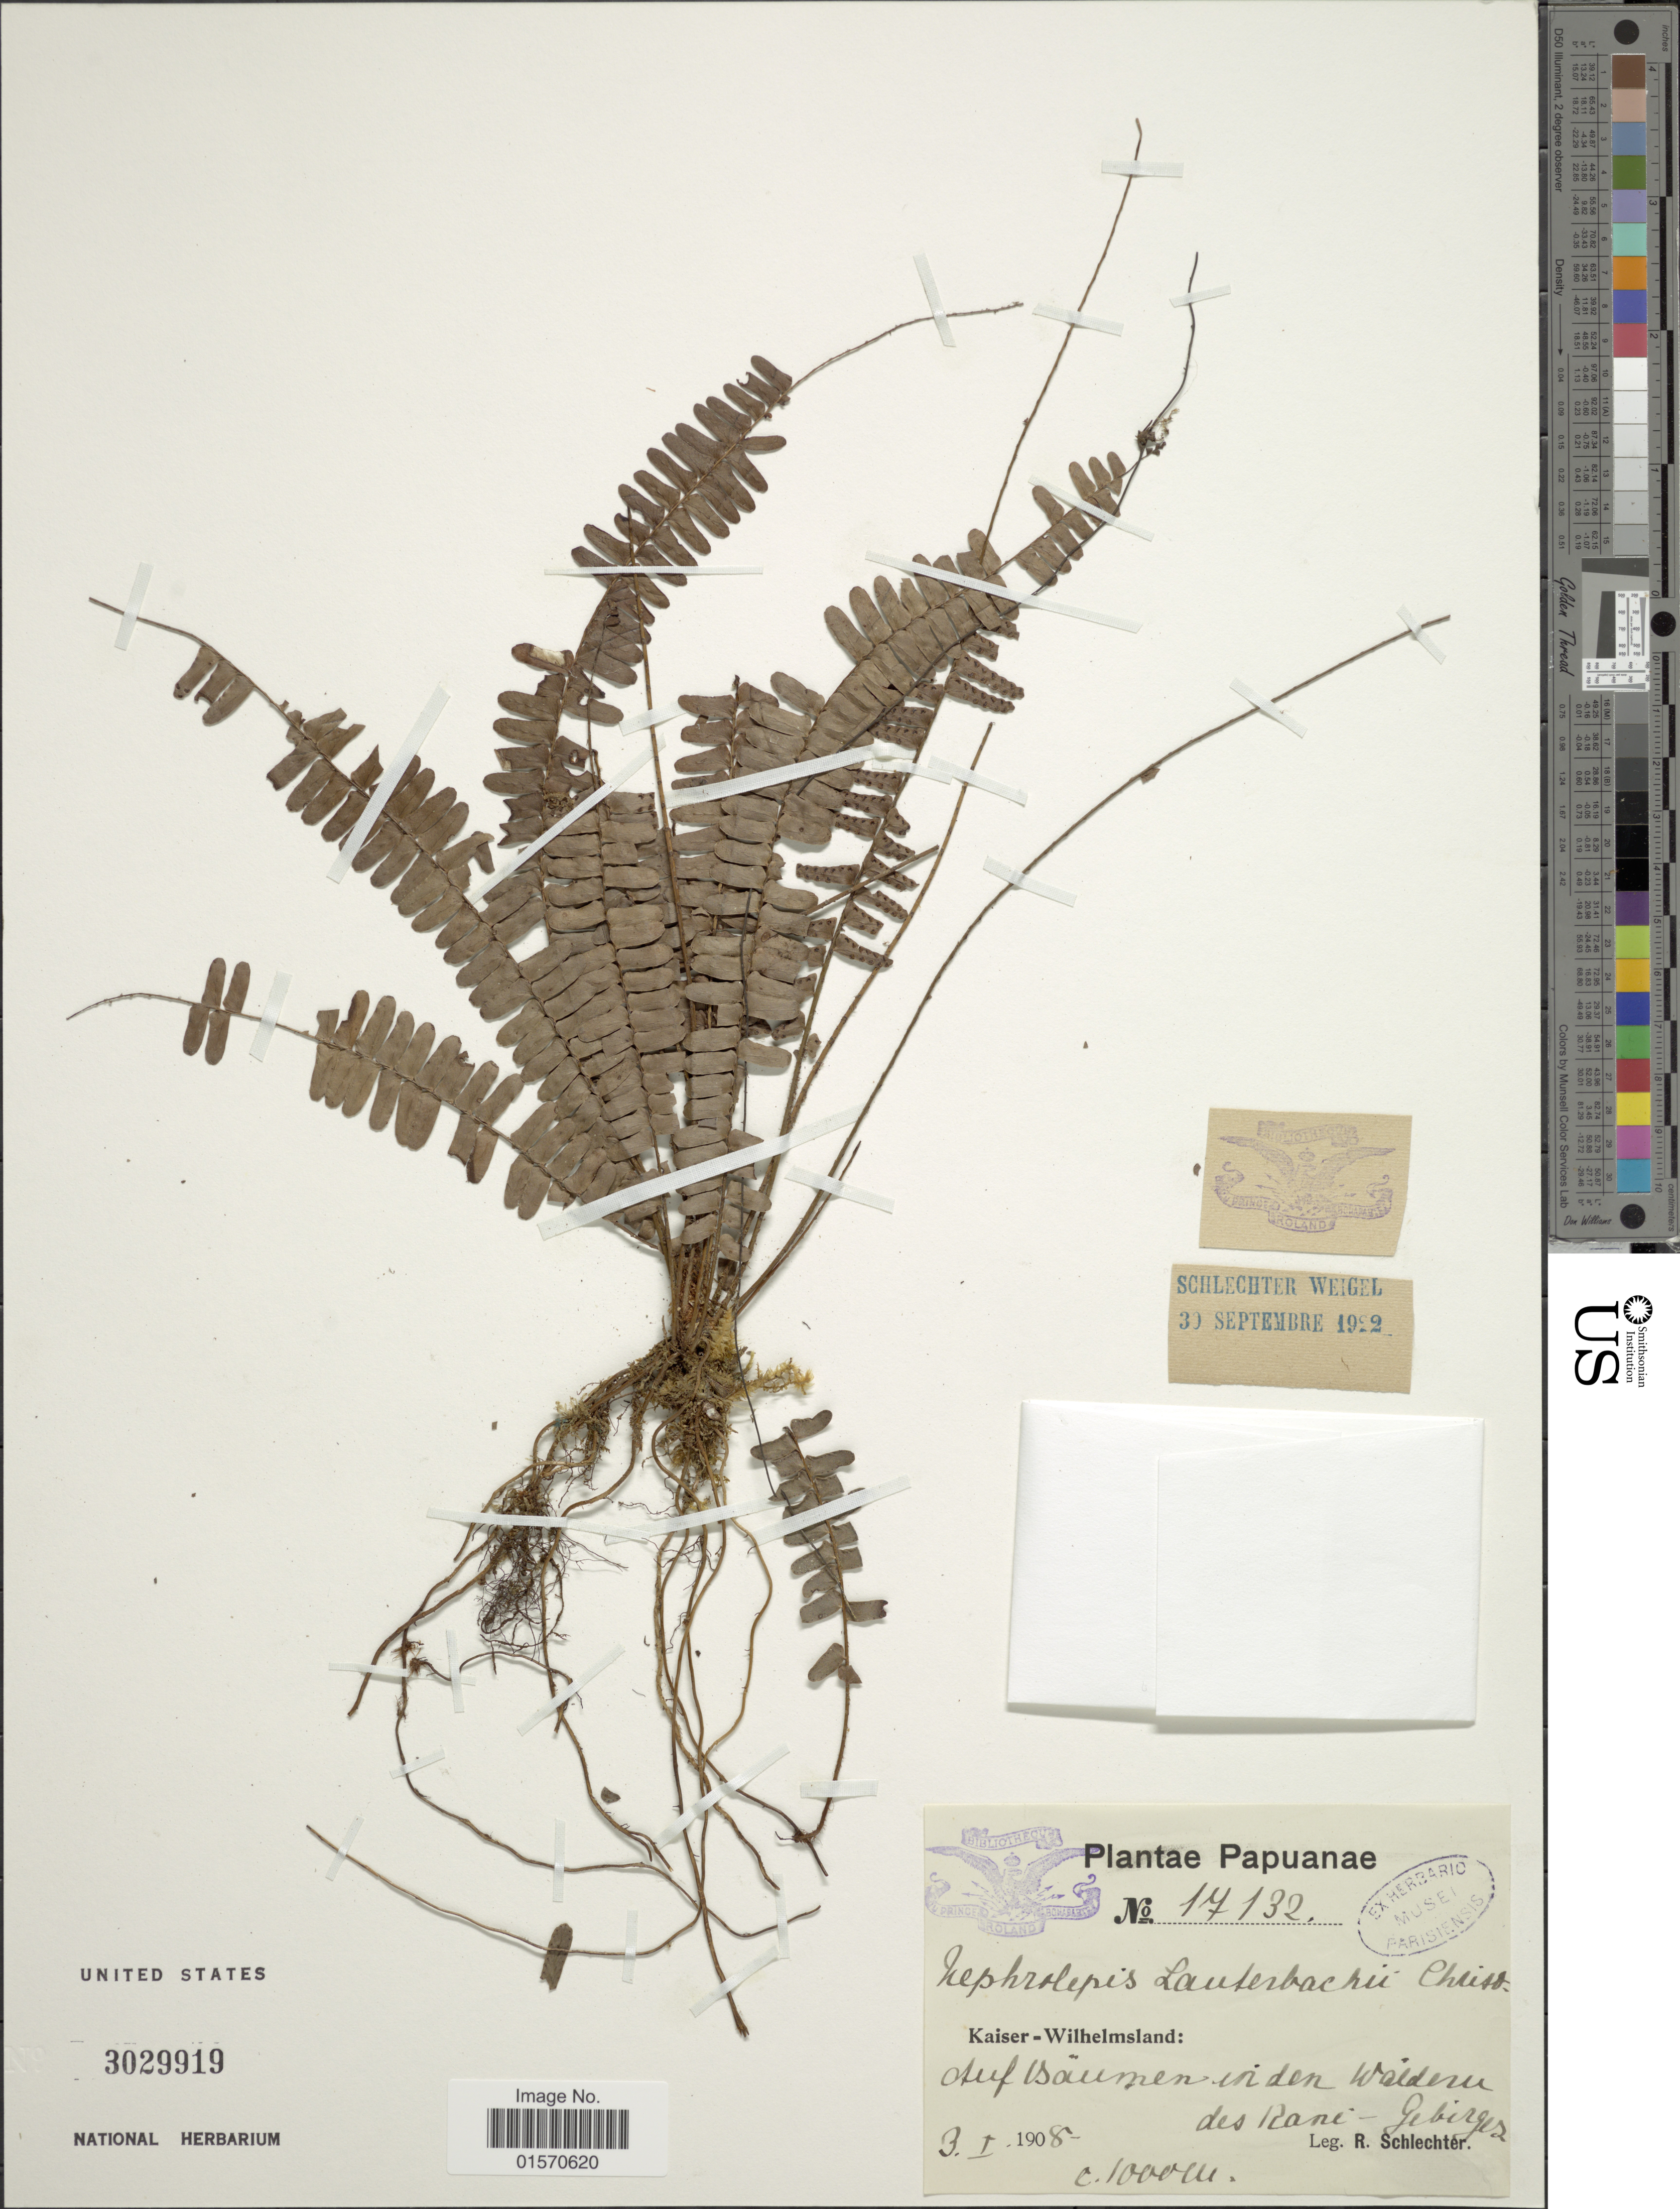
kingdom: Plantae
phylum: Tracheophyta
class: Polypodiopsida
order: Polypodiales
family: Nephrolepidaceae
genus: Nephrolepis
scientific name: Nephrolepis lauterbachii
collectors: F. R. R. Schlechter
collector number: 17132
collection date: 1908-01-03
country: Papua New Guinea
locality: Papuanae. Kaiser-Wilhelmsland: Auf Bäumen in den Wäldern des Kani-Gebirges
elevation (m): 1000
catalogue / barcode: US 3029919